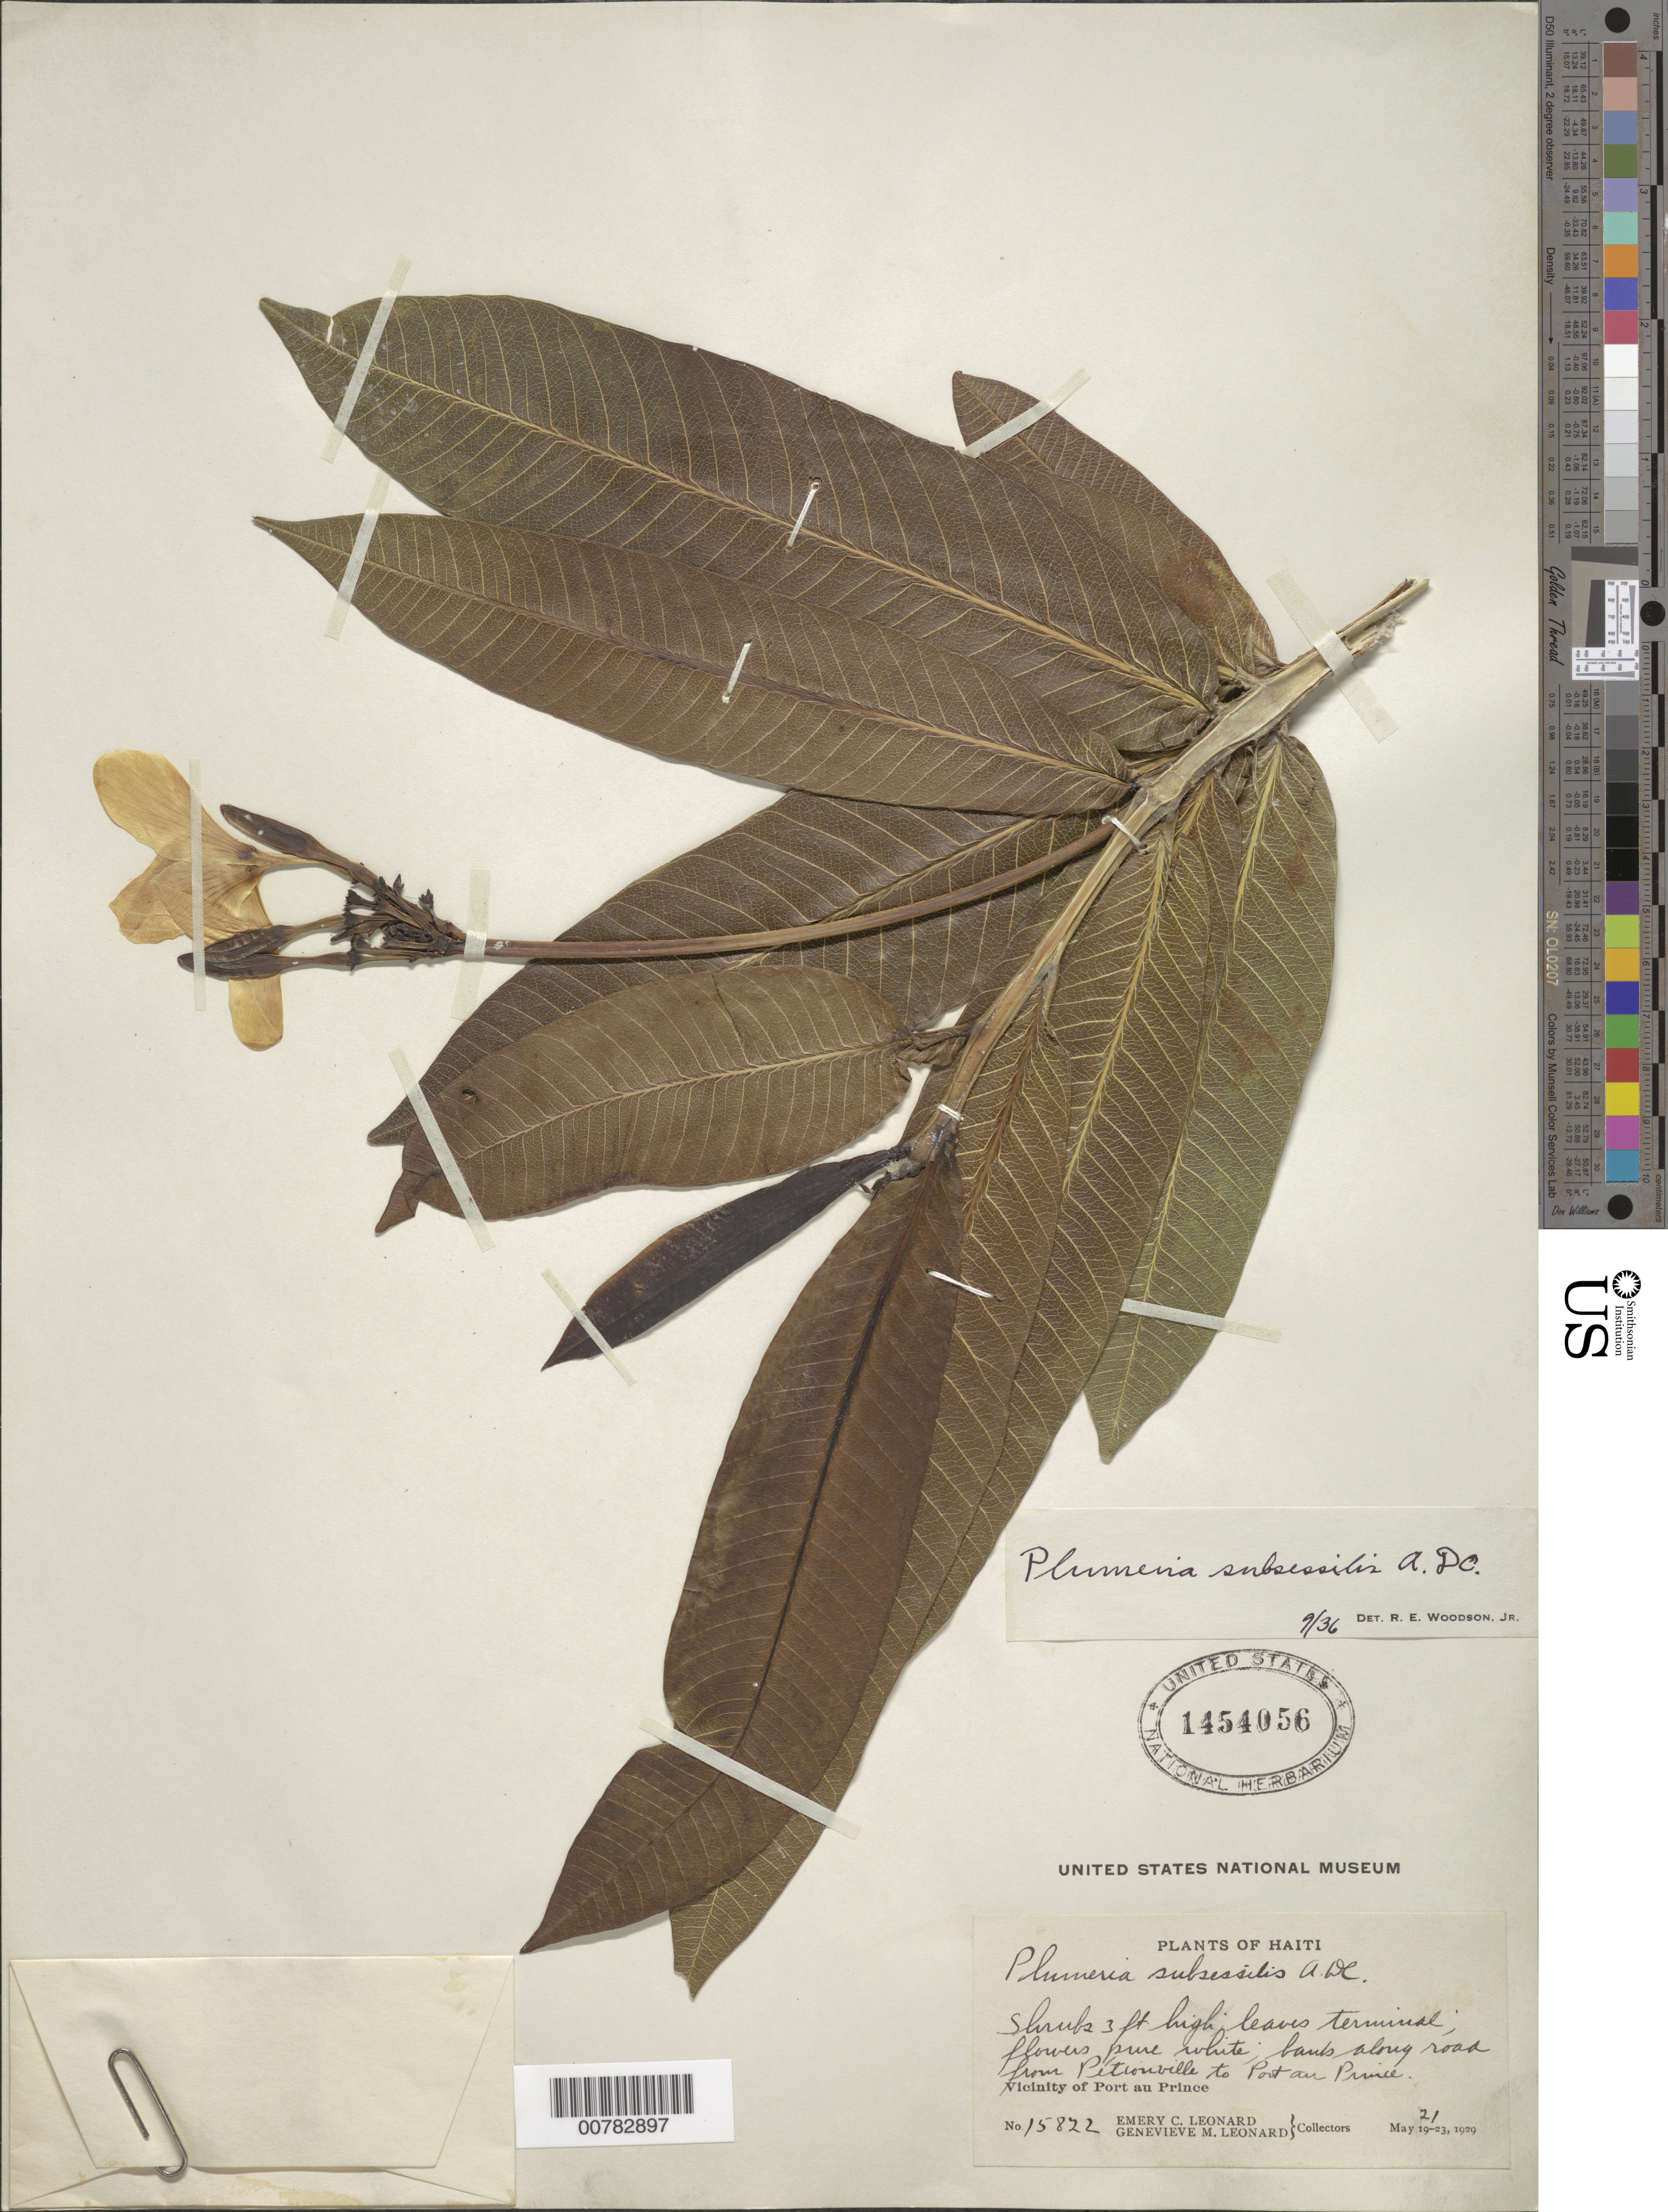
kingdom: Plantae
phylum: Tracheophyta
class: Magnoliopsida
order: Gentianales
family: Apocynaceae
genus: Plumeria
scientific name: Plumeria subsessilis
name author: A. DC.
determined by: Woodson, R. E., Jr.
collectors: E. C. Leonard & G. M. Leonard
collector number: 15822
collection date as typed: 21 May 1929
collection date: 1929-05-21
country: Haiti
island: Hispaniola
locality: Vicinity of Port au Prince, banks along road from Pétionville to Port au Prince.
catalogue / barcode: US 1454056